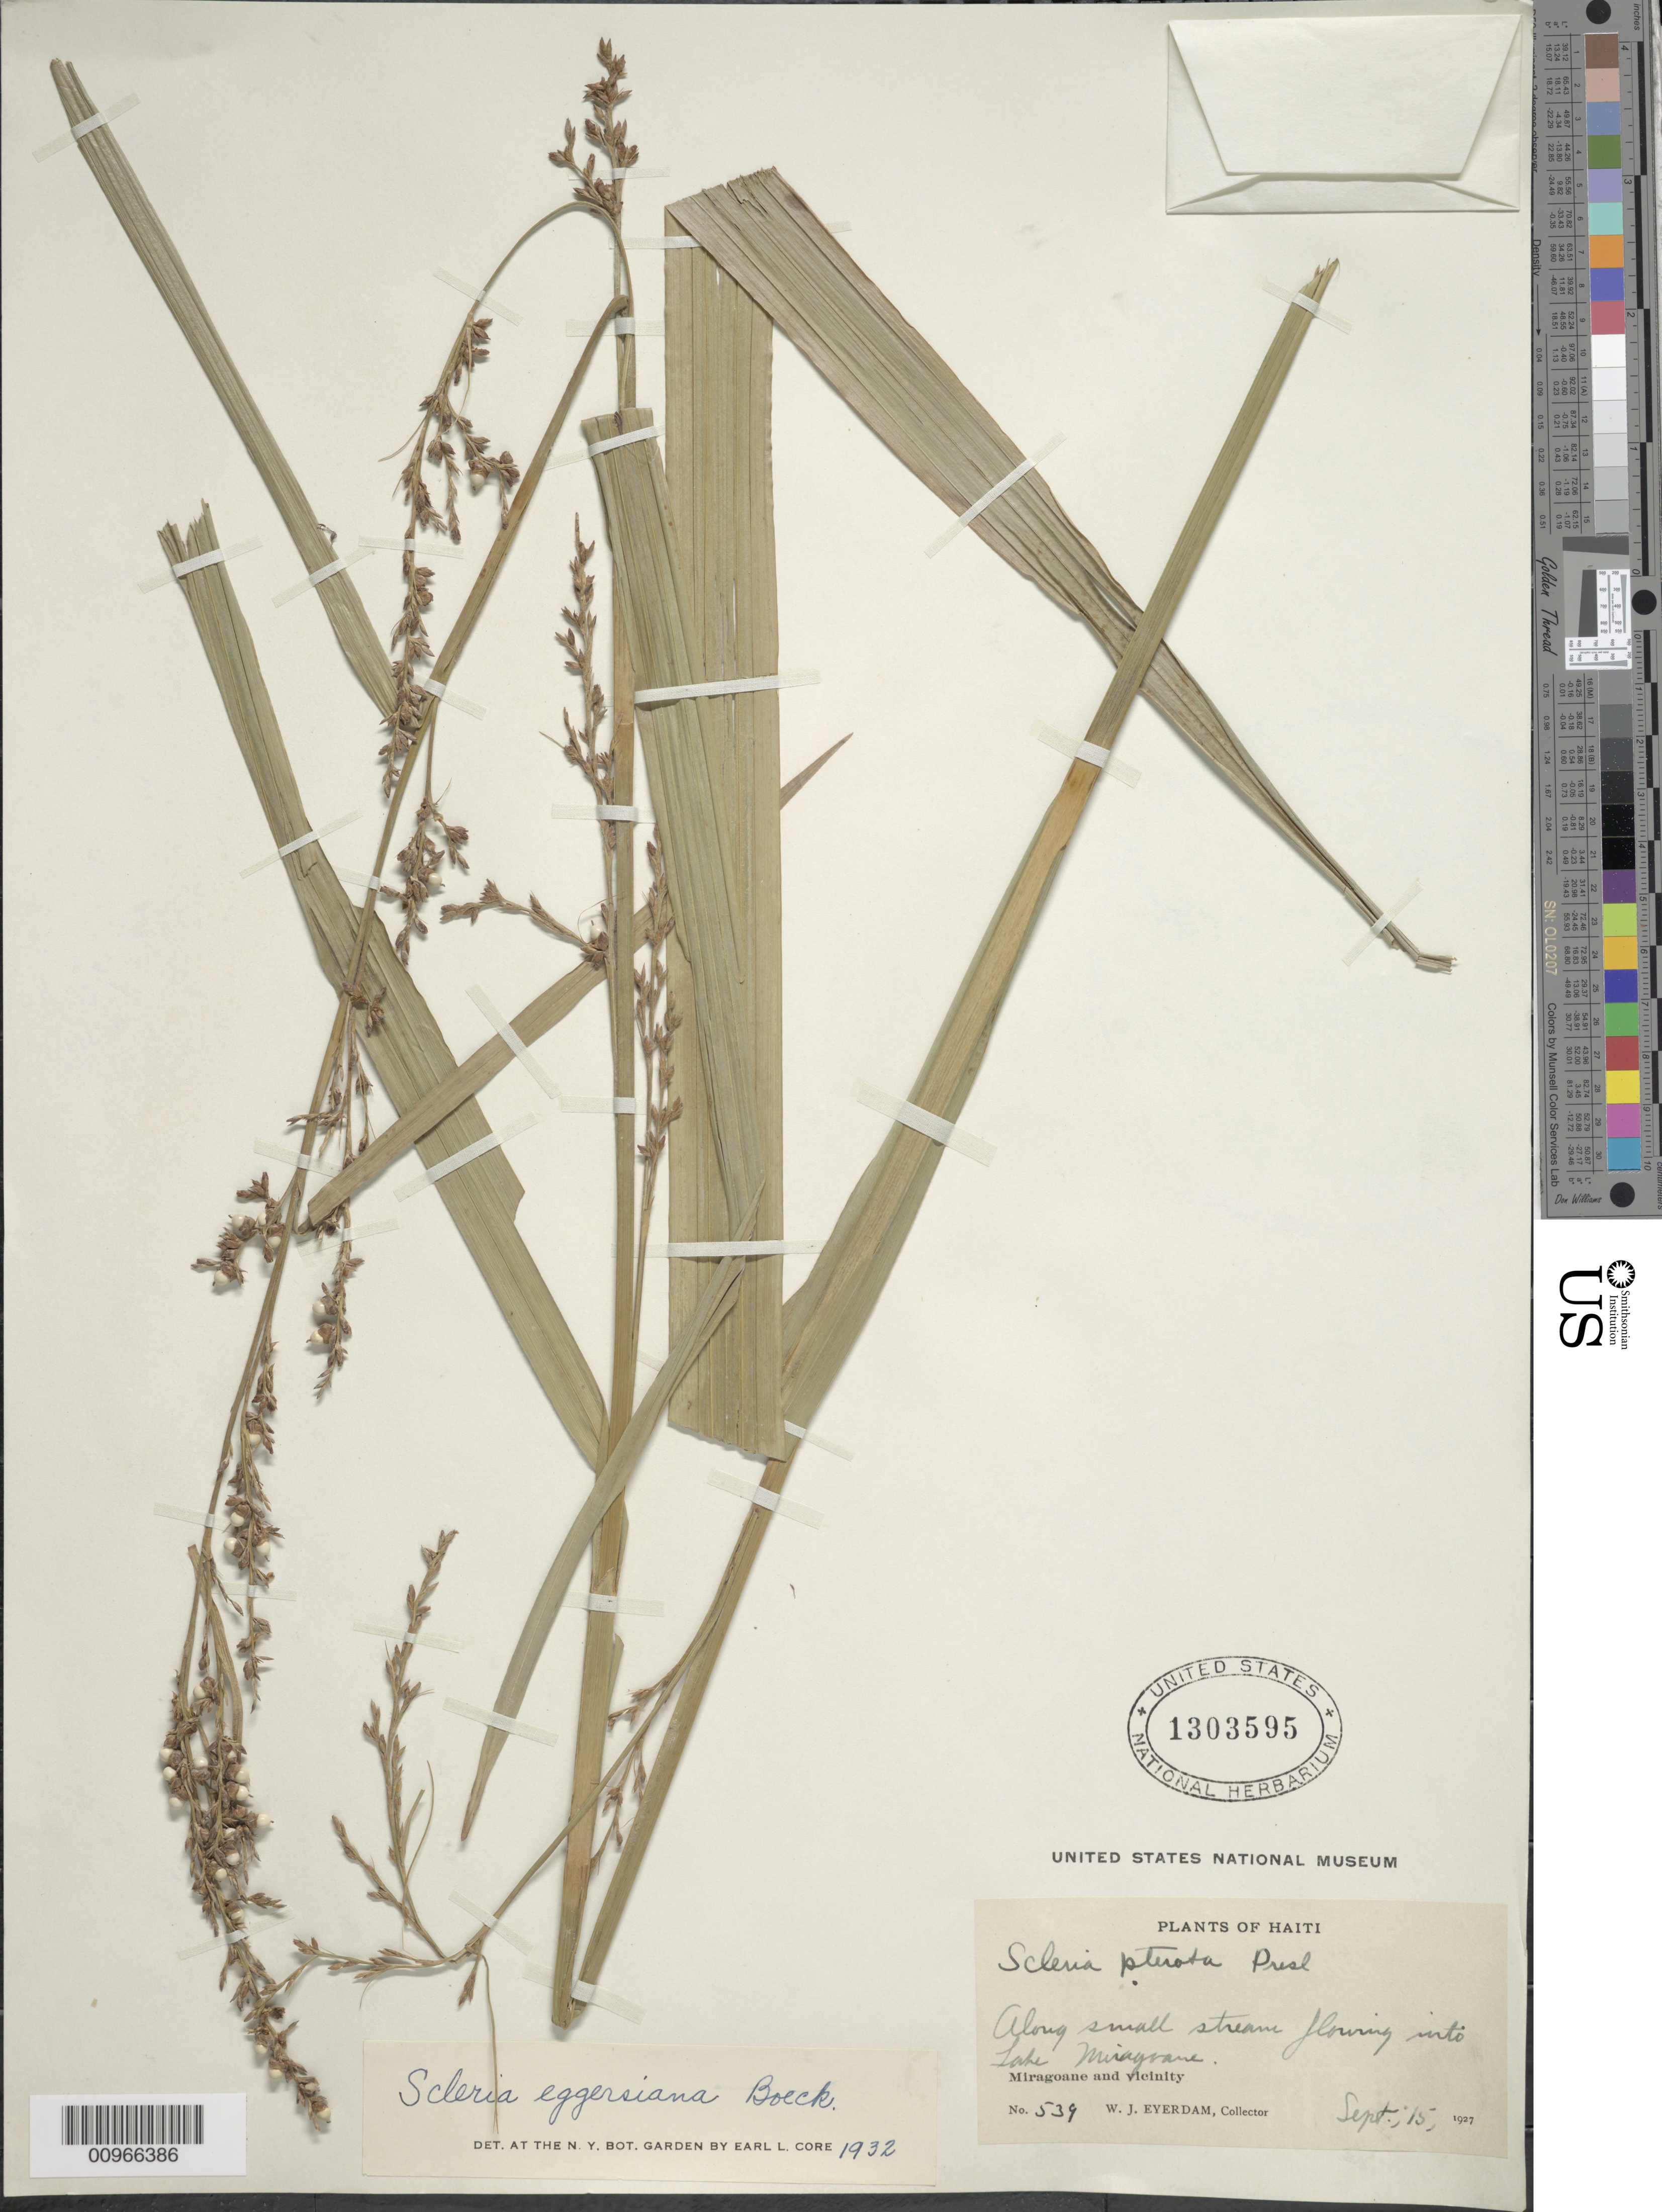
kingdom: Plantae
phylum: Tracheophyta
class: Liliopsida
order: Poales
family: Cyperaceae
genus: Scleria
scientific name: Scleria eggersiana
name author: Boeckeler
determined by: Core, E. L.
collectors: W. Everdam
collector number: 539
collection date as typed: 15 Sep 1927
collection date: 1927-09-15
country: Haiti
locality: Miragoane and vicinity, Lake Miragoane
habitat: Along small stream flowing into lake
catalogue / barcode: US 1303595